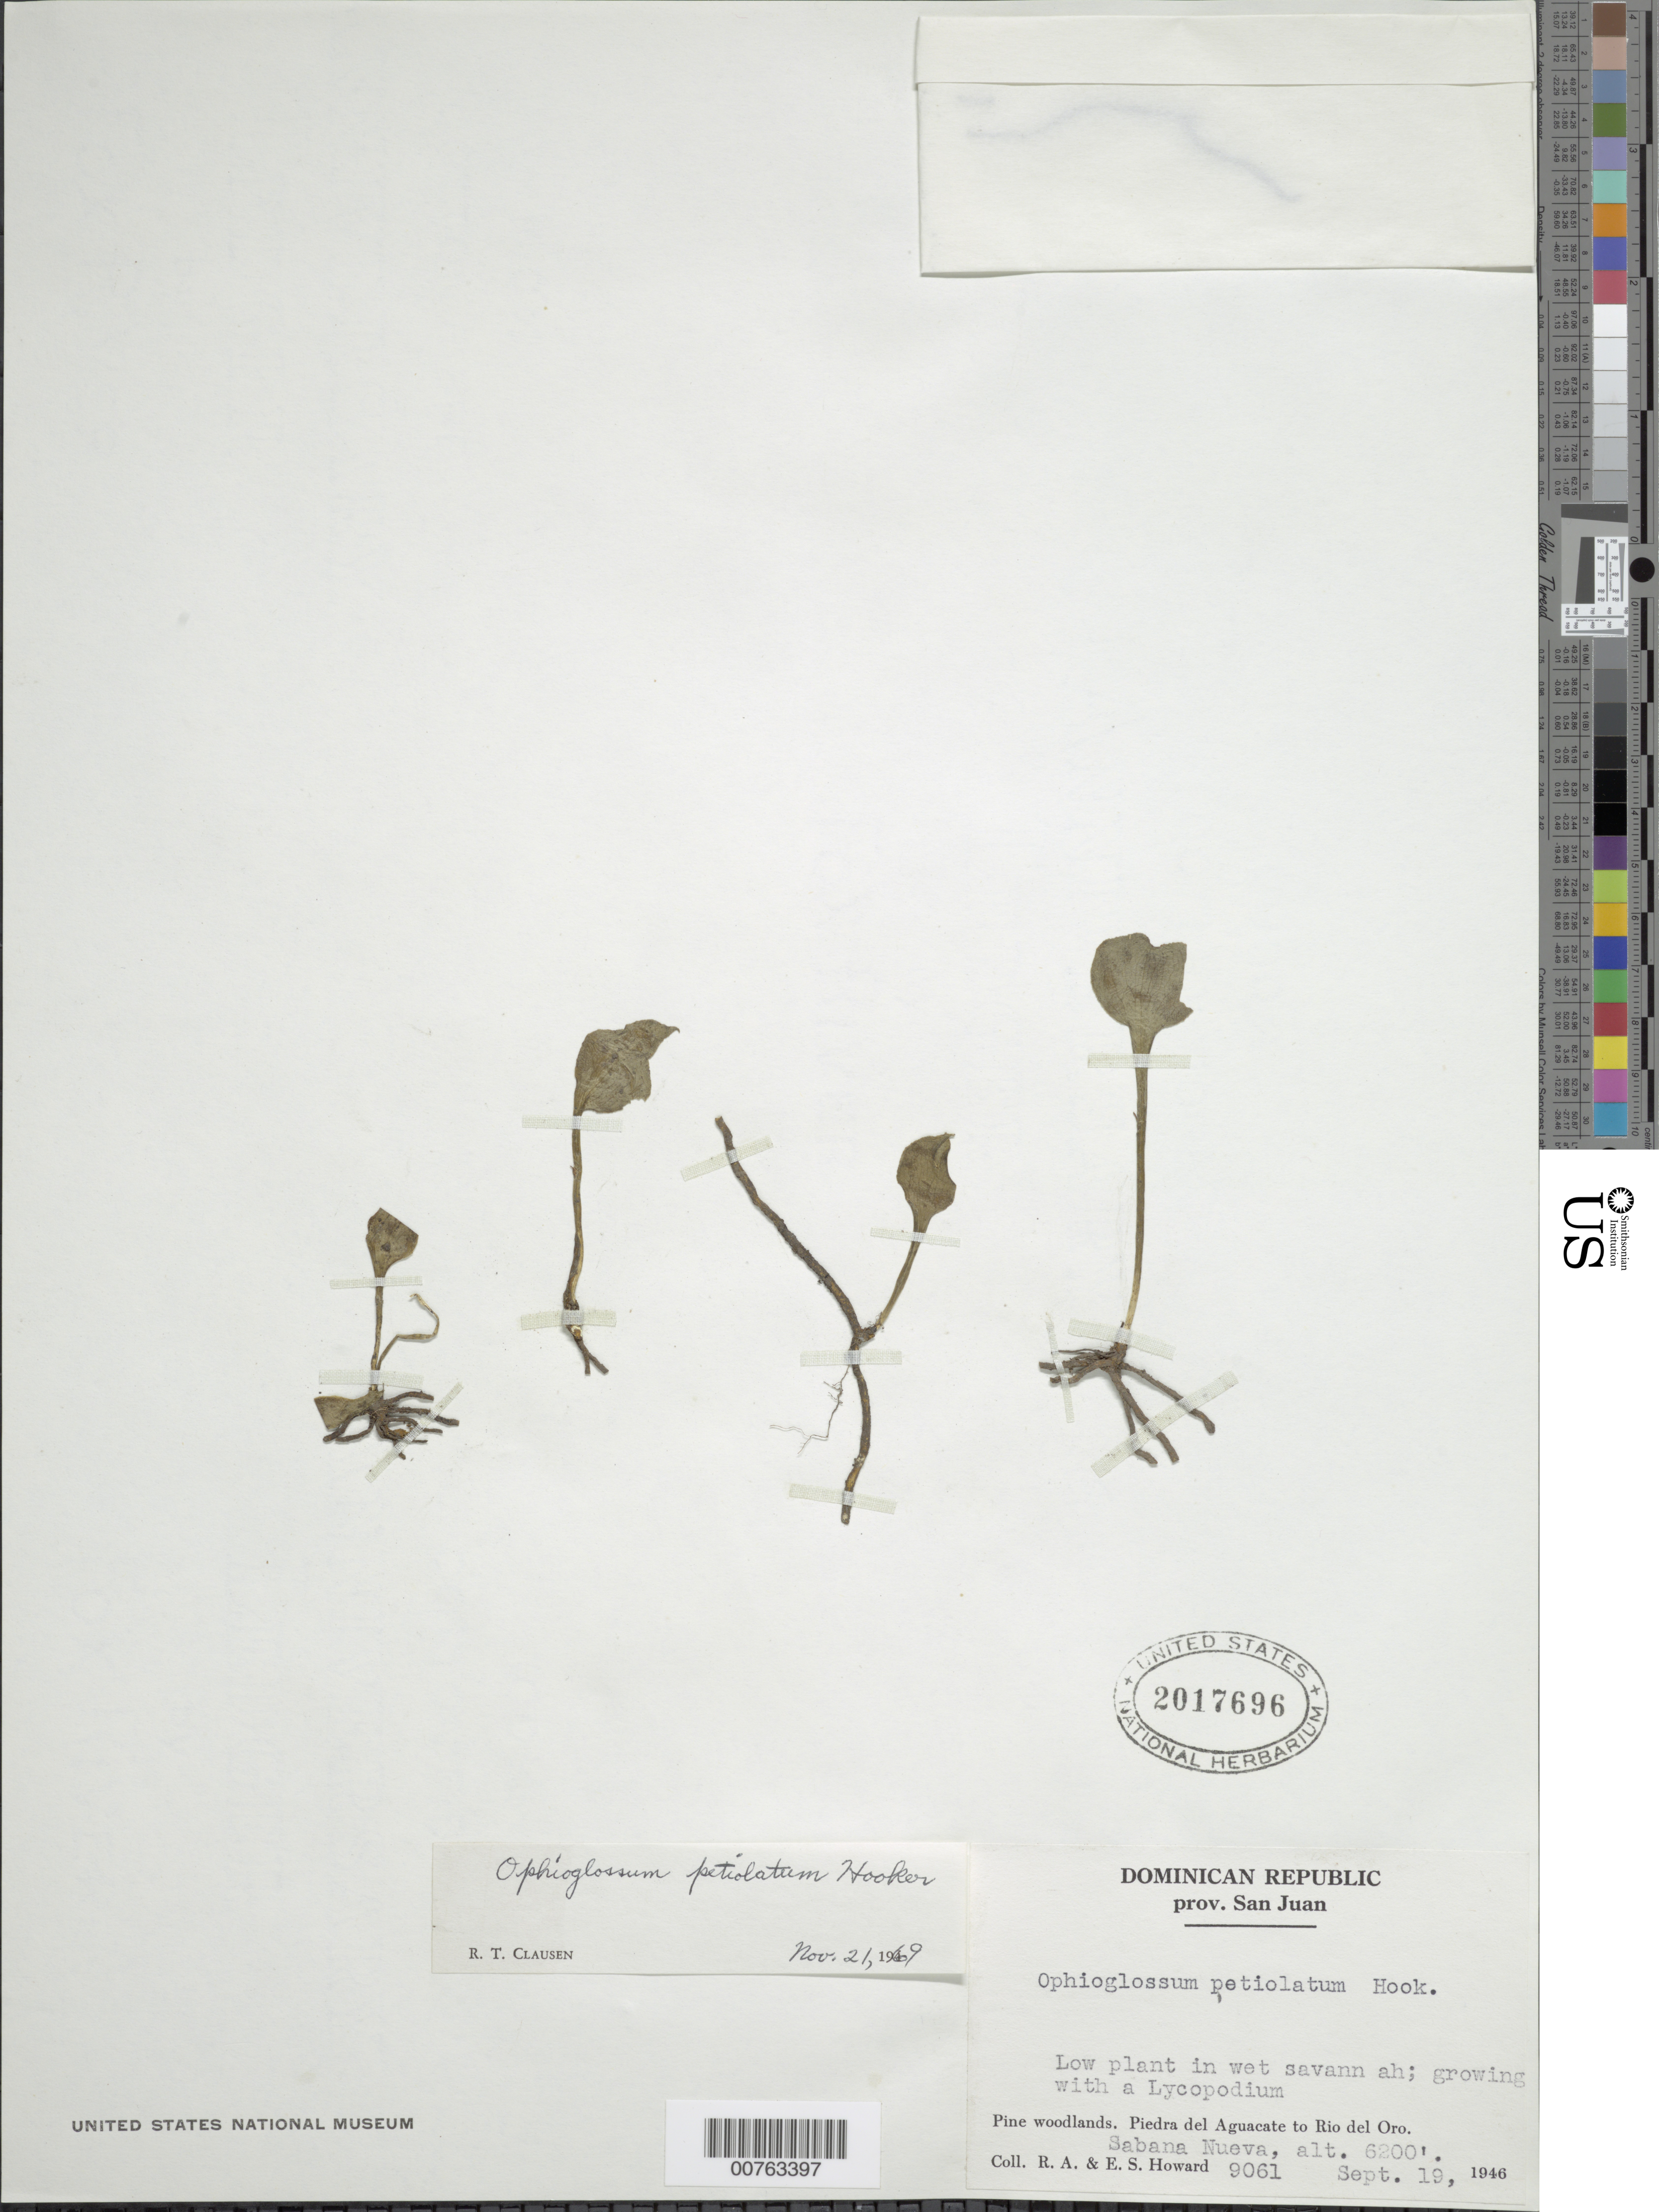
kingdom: Plantae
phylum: Tracheophyta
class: Polypodiopsida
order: Ophioglossales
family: Ophioglossaceae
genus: Ophioglossum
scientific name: Ophioglossum reticulatum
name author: L.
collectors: R. A. Howard & E. S. Howard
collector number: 9061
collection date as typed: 19 Sep 1946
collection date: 1946-09-19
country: Dominican Republic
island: Hispaniola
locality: Provincia San Juan, Piedra del Aguacate to Rio del Oro. Sabana Nueva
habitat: Wet savannah, growing with a Lycopodium. Pine woodlands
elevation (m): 1890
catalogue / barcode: US 2017696